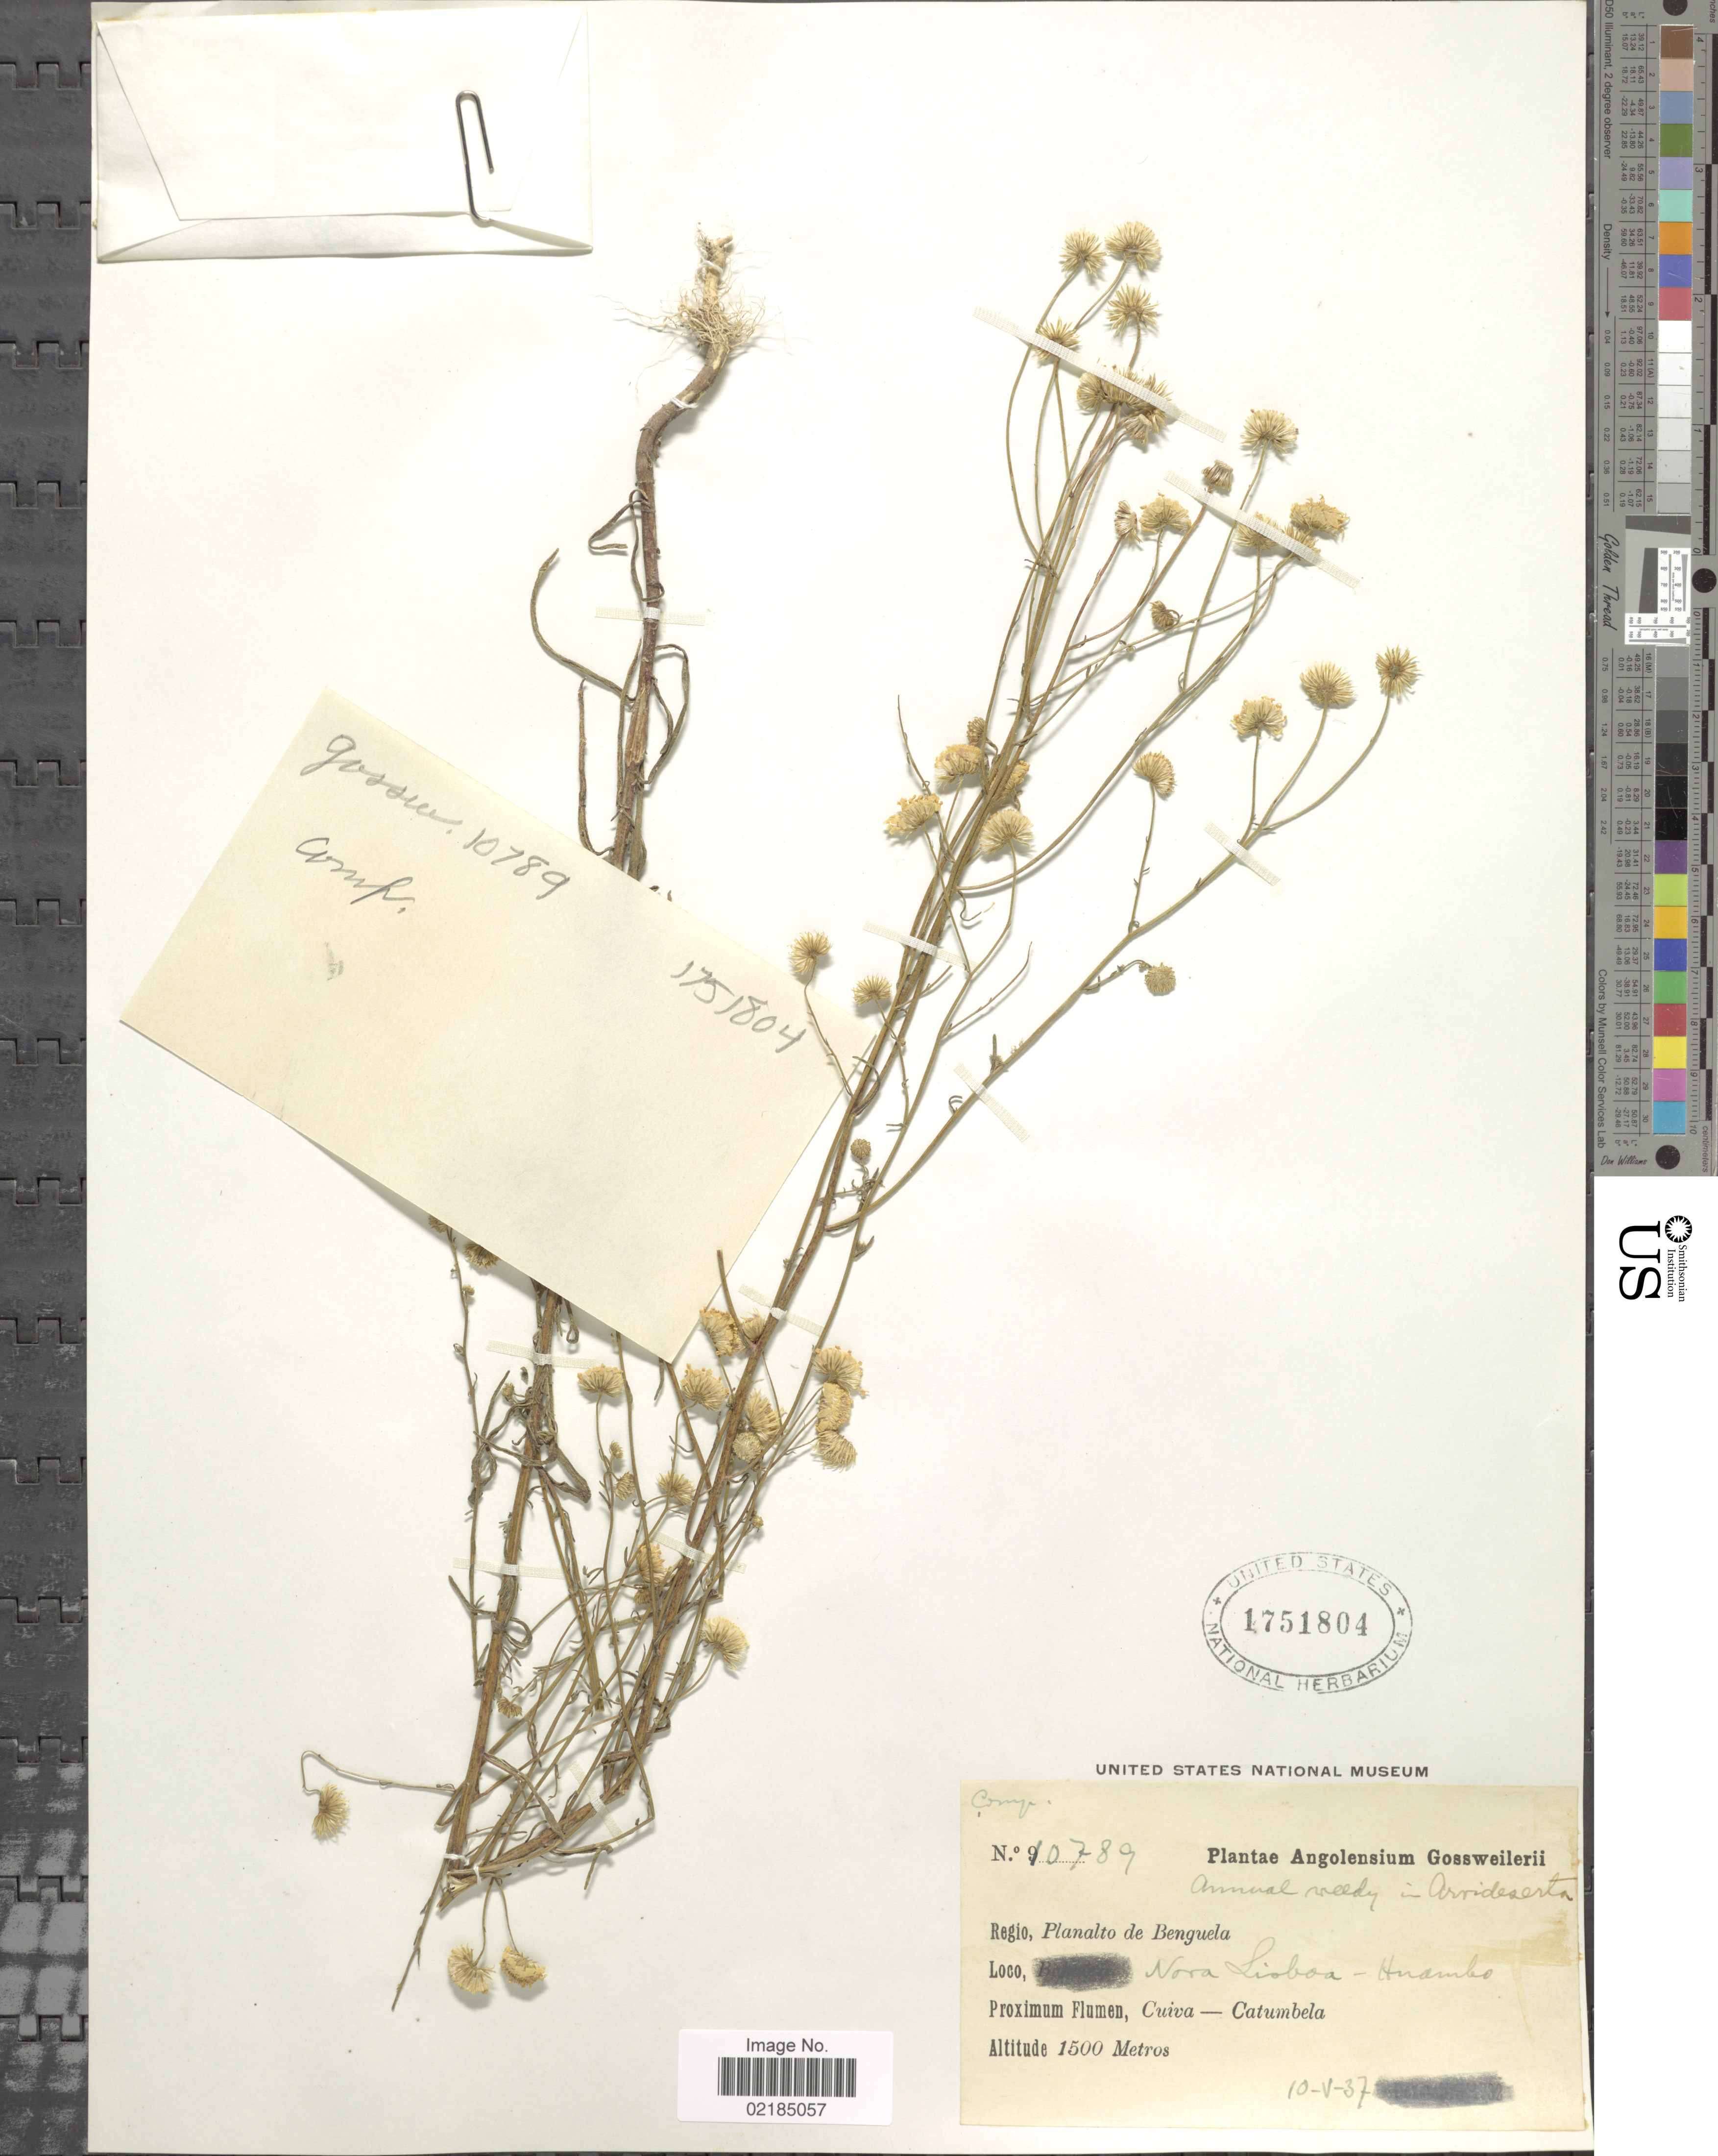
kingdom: Plantae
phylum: Tracheophyta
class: Magnoliopsida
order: Asterales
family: Asteraceae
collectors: A. Gossweiler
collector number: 10789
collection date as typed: Transcribed d/m/y: 10/5/37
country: Angola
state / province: Benguela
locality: Benguela. Nora Lisboa - Huambo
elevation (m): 1500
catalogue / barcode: US 1751804